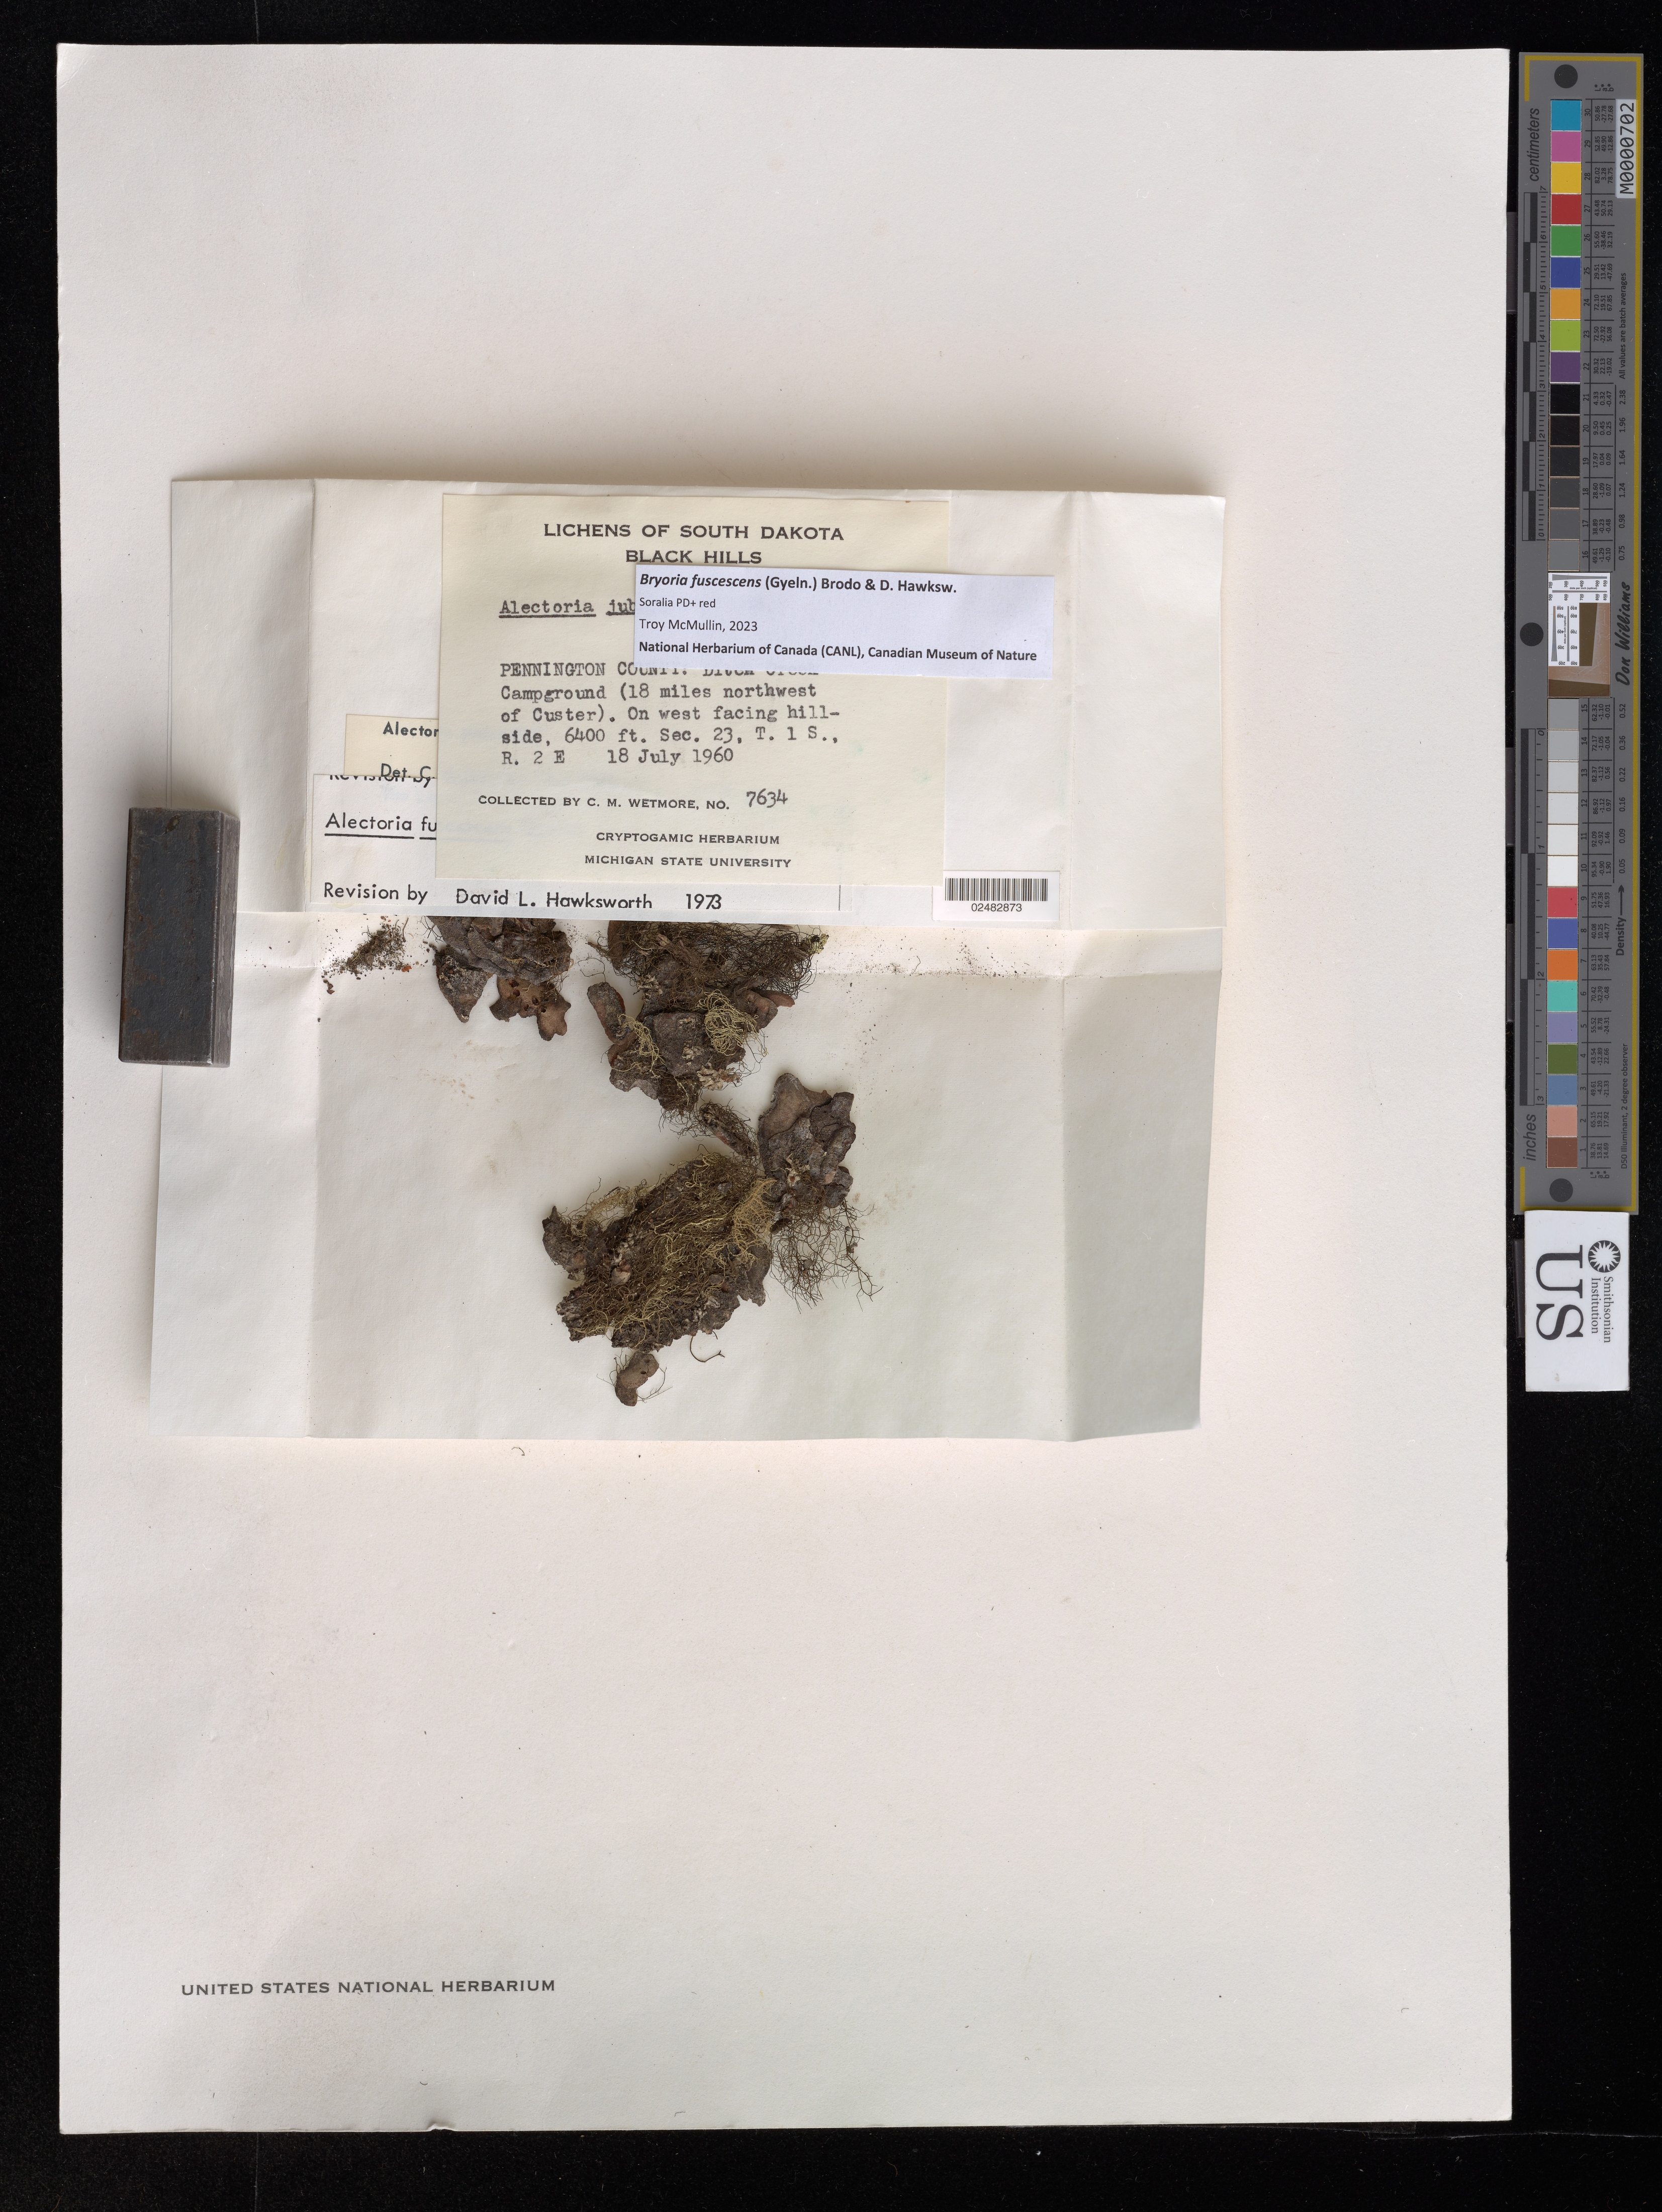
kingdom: Fungi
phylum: Ascomycota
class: Lecanoromycetes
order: Lecanorales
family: Parmeliaceae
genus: Bryoria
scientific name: Bryoria fuscescens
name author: (Gyeln.) Brodo & D.Hawksw.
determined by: McMullin, R. Troy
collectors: C. Wetmore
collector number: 7634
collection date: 1960-07-18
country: United States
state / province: South Dakota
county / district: Pennington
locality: Ditch Creek Campground (18 mi NW of Custer).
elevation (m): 1951